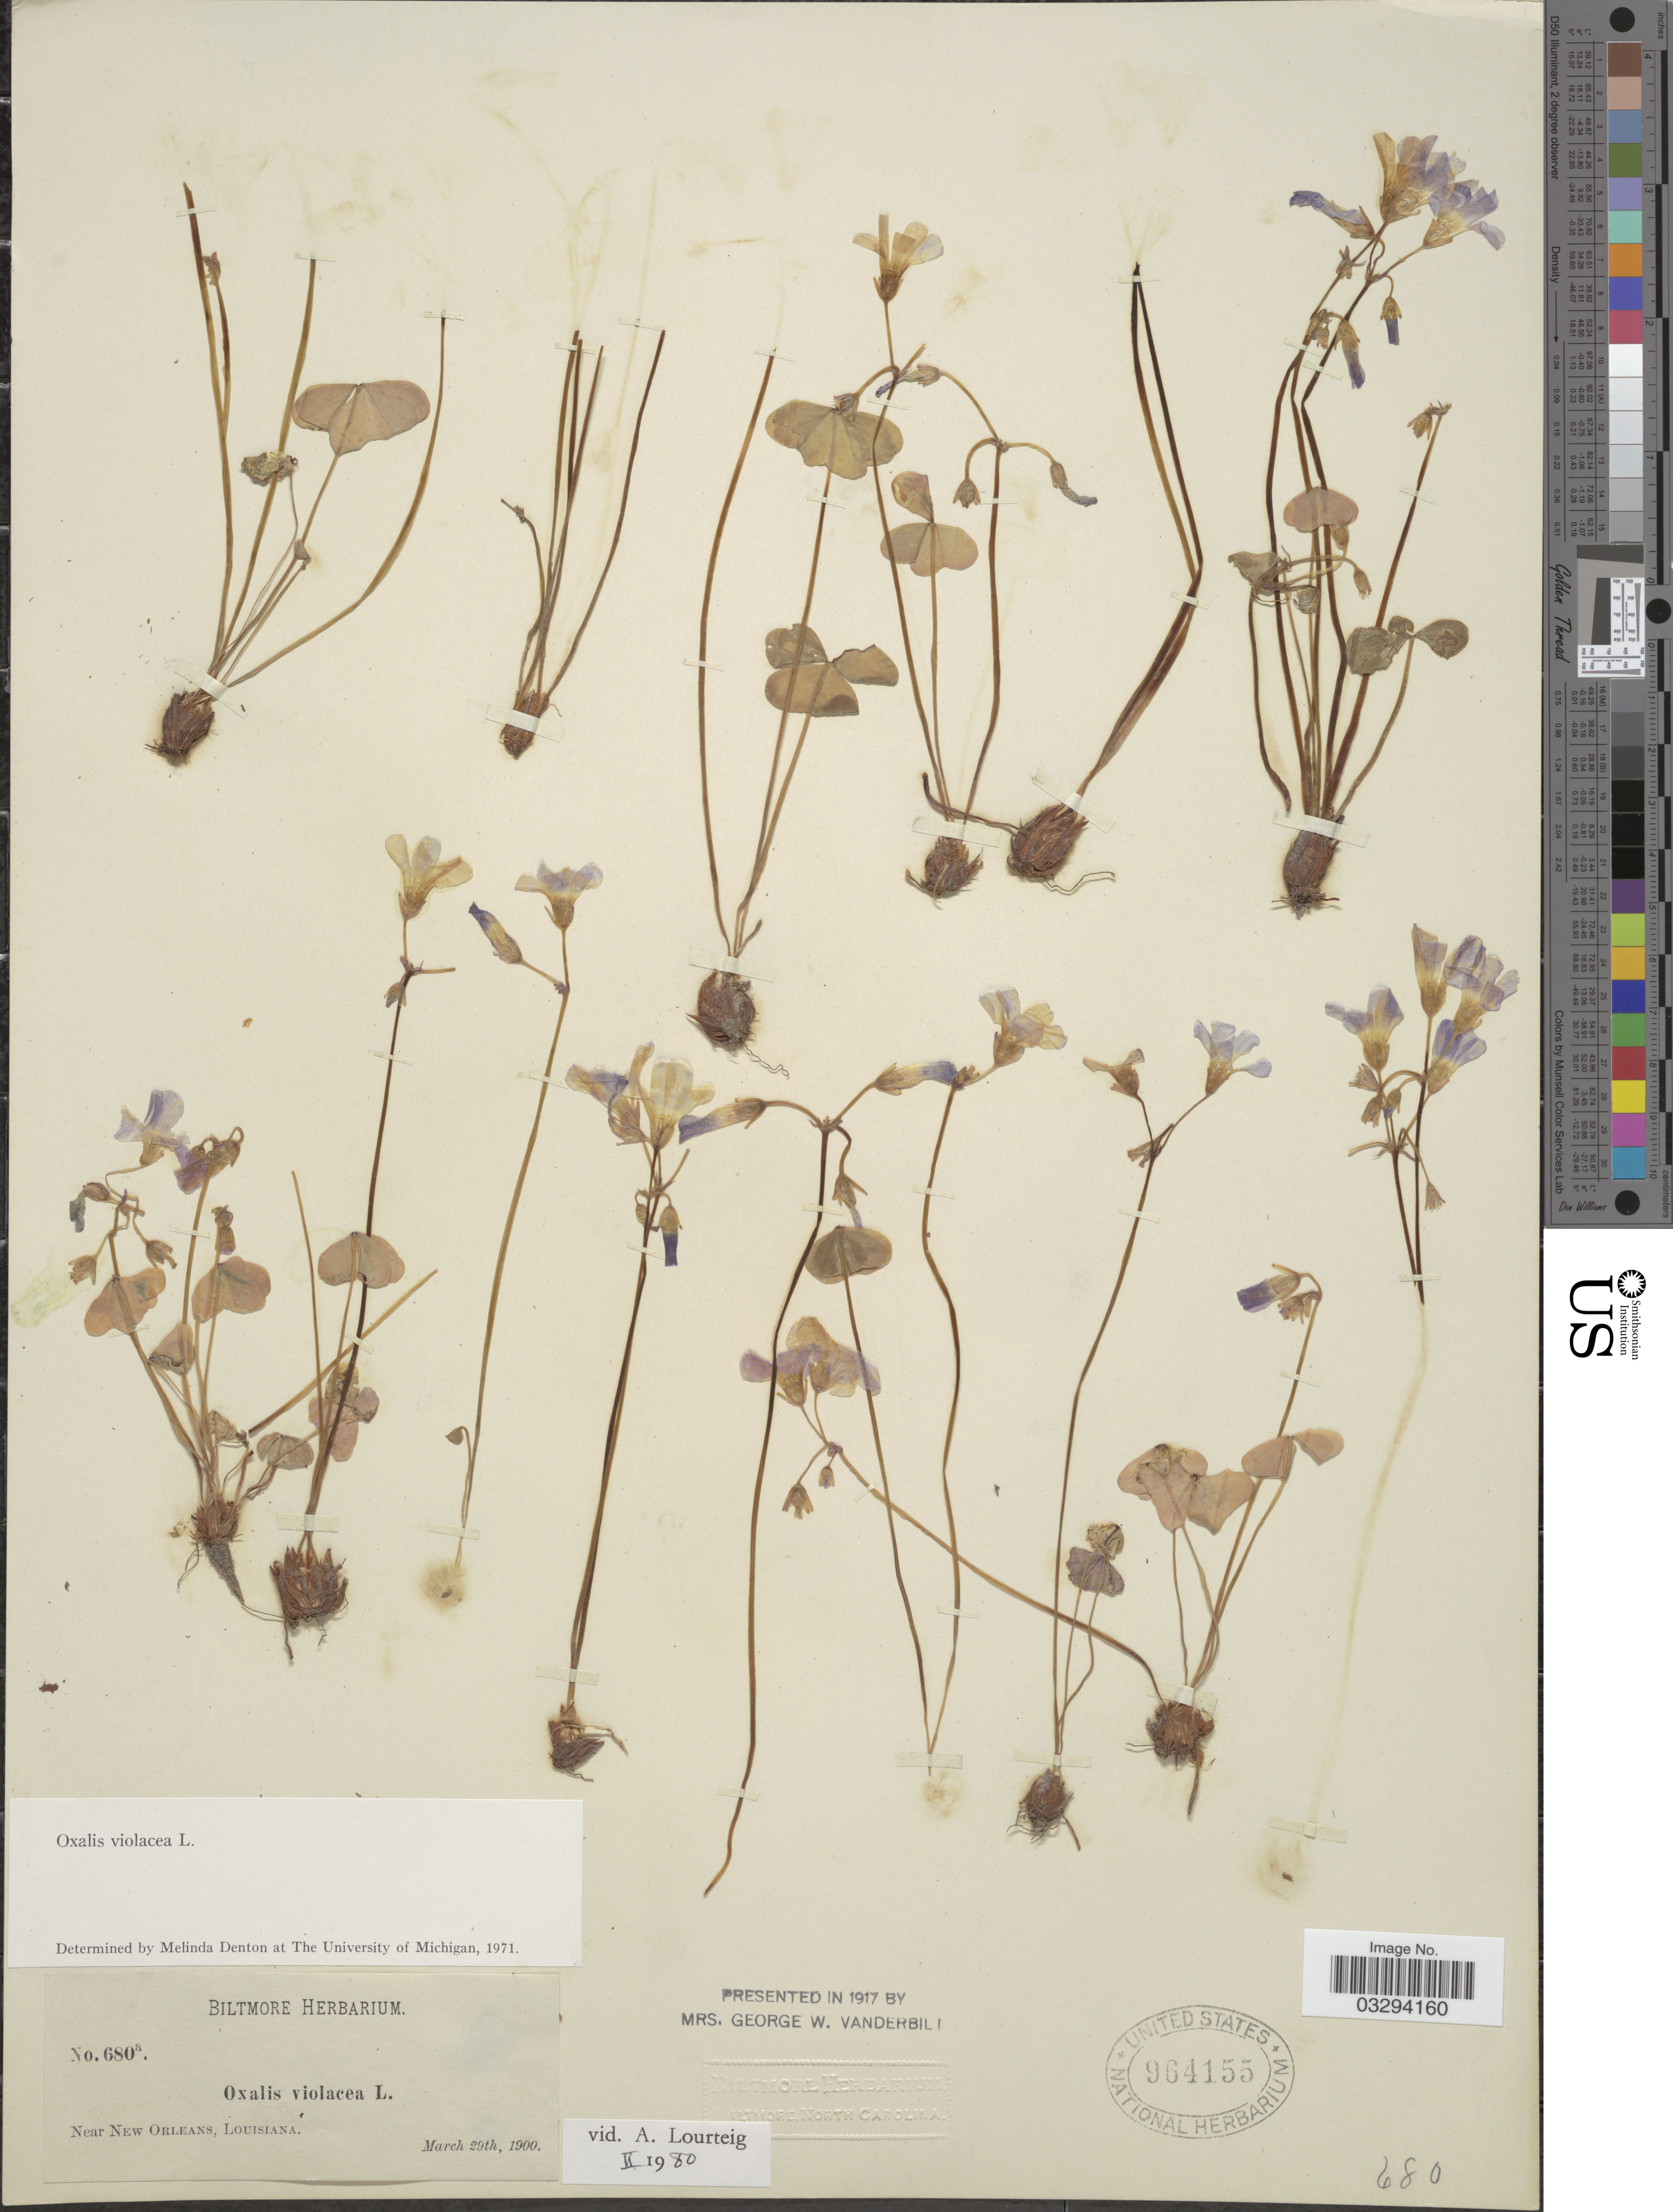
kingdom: Plantae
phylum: Tracheophyta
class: Magnoliopsida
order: Oxalidales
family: Oxalidaceae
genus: Oxalis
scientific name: Oxalis violacea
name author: L.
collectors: ex herb. Biltmore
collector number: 680a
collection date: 1900-03-29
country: United States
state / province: Louisiana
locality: Near New Orleans.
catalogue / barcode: US 964155